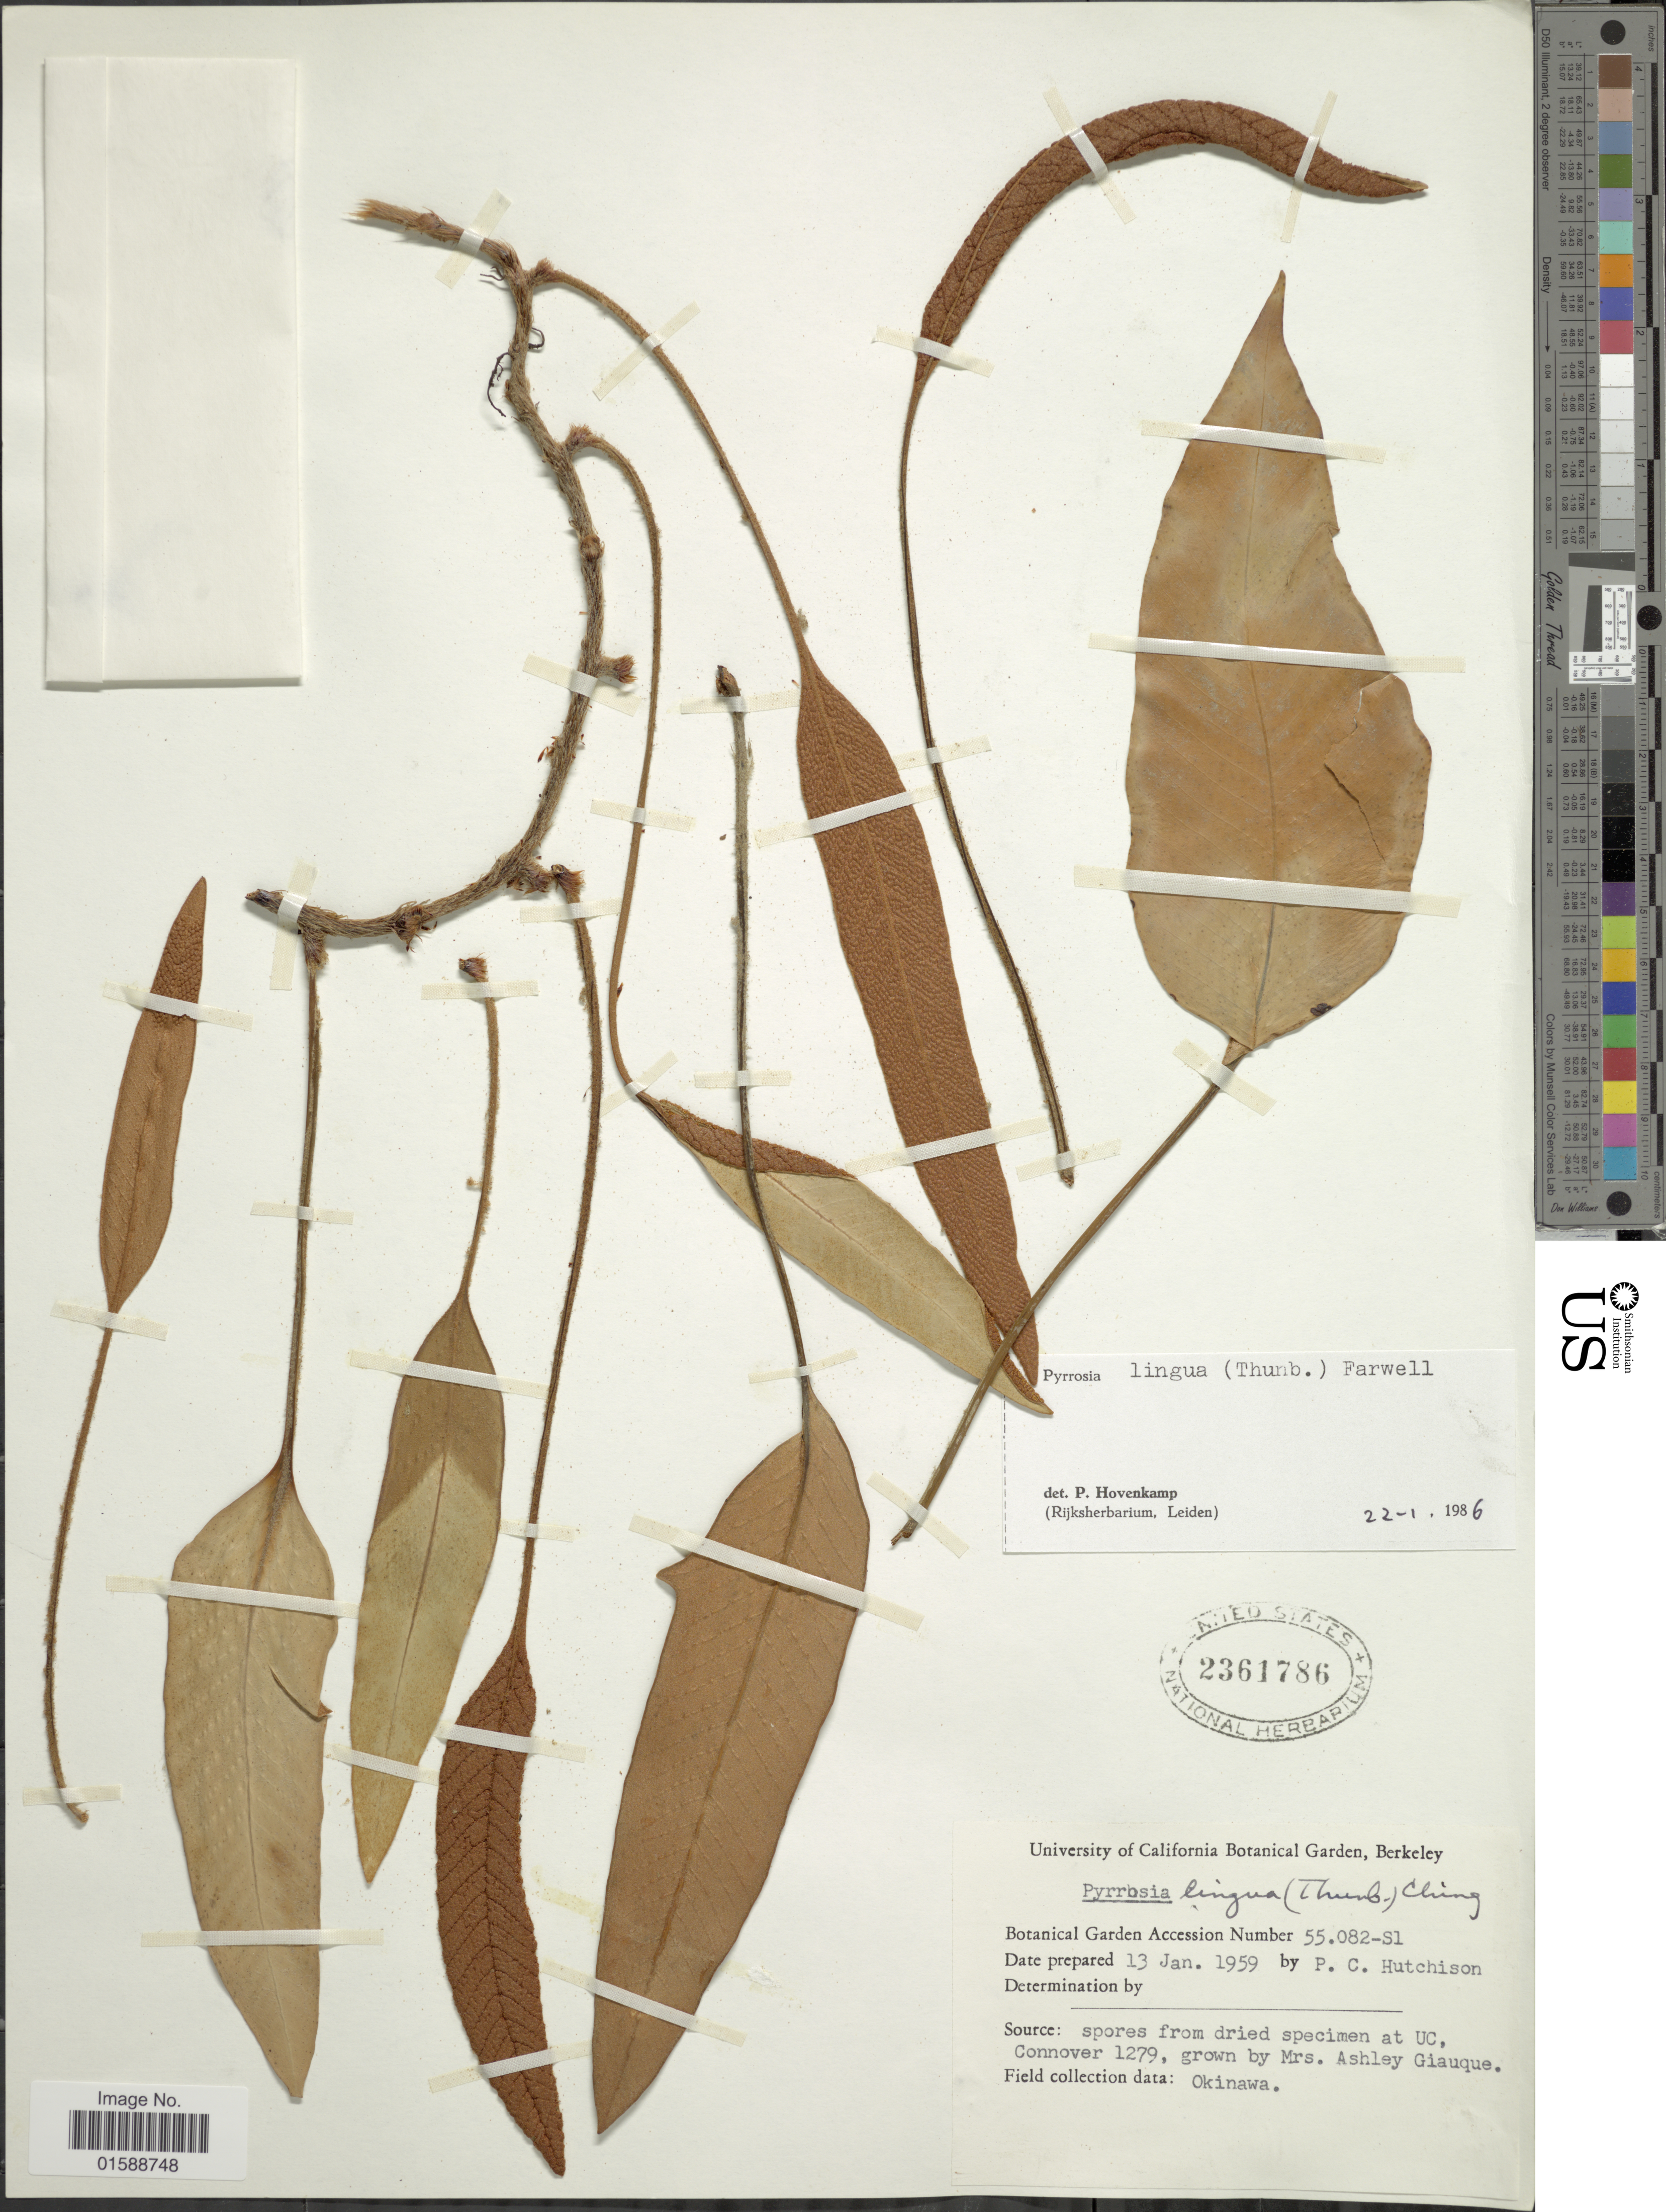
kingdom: Plantae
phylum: Tracheophyta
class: Polypodiopsida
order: Polypodiales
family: Polypodiaceae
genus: Pyrrosia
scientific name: Pyrrosia lingua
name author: (Thurb.) Farw.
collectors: P. C. Hutchison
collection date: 1959-01-13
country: United States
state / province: California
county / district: Alameda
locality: University of California Botanical Garden, Berkeley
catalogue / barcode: US 2361786